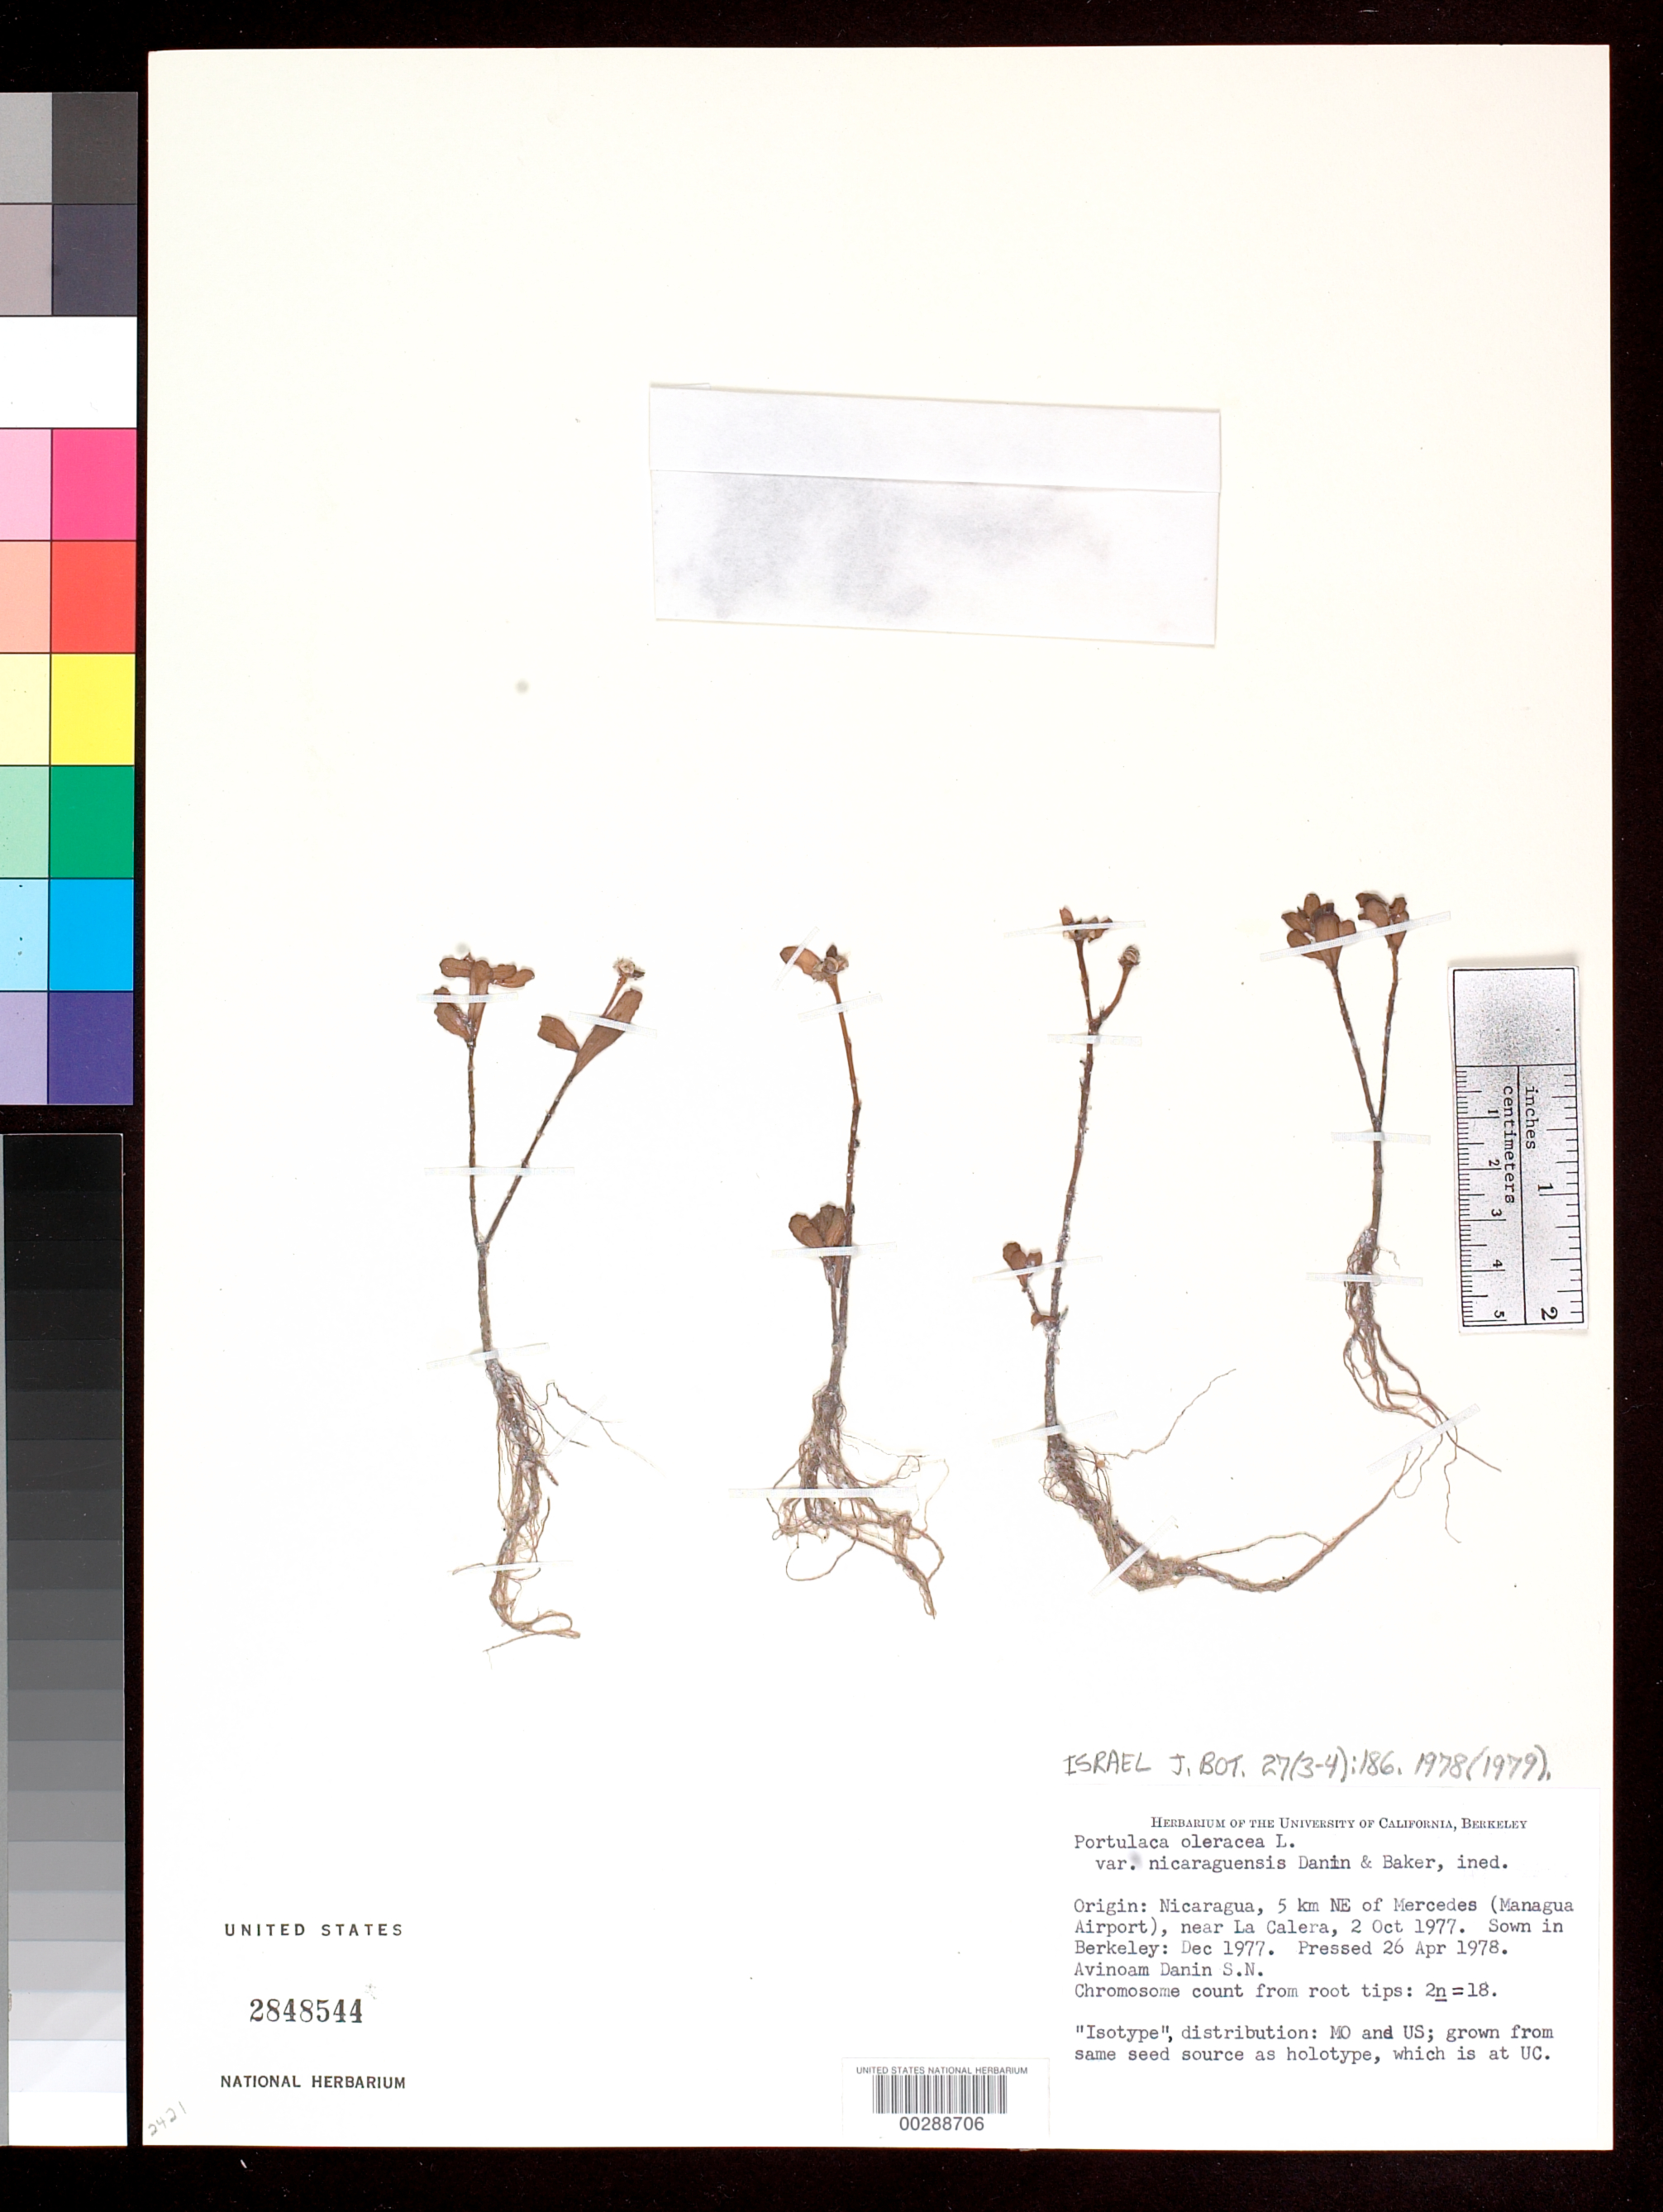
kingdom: Plantae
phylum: Tracheophyta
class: Magnoliopsida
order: Caryophyllales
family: Portulacaceae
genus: Portulaca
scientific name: Portulaca oleracea var. nicaraguensis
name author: Danin & H.G. Baker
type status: Isotype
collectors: A. Danin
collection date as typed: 02 Sep 1977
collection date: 1977-09-02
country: Nicaragua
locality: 5 km NE of Mercedes, Managua airport, near La Calera.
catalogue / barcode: US 2848544